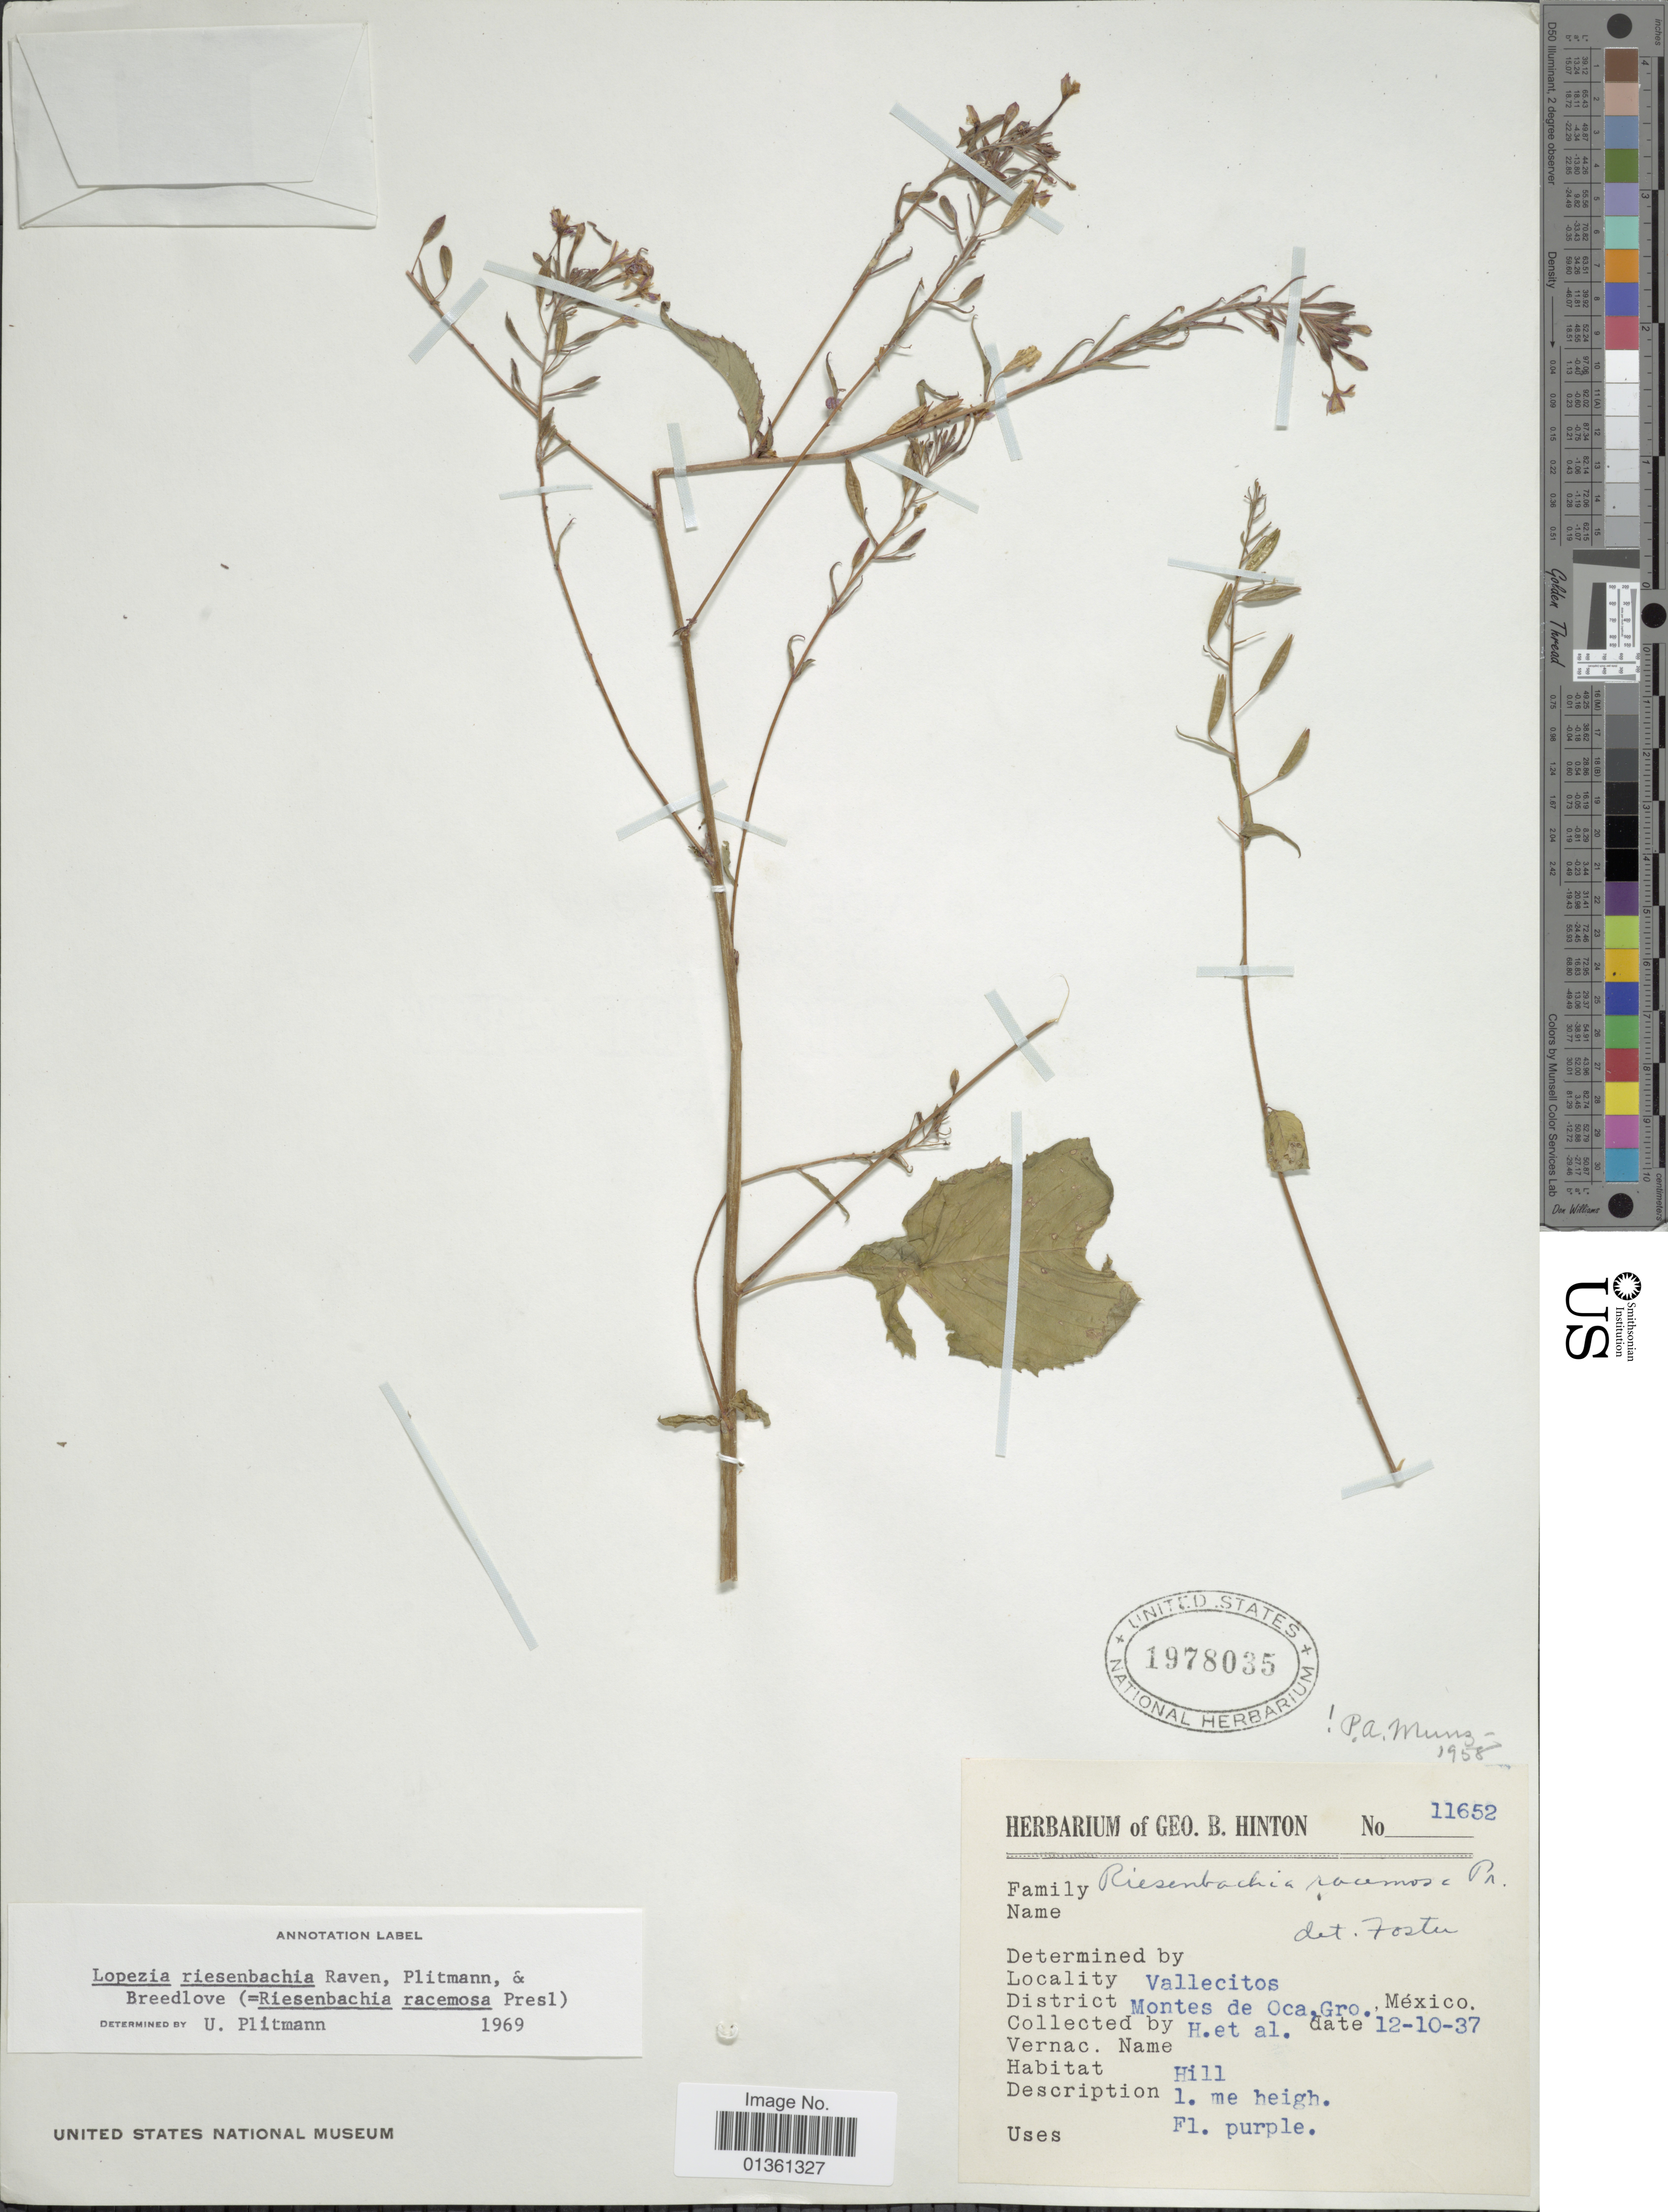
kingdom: Plantae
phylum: Tracheophyta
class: Magnoliopsida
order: Myrtales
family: Onagraceae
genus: Lopezia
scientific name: Lopezia riesenbachia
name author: Plitmann et al.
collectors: G. B. Hinton & et al.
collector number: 11652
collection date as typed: Transcribed d/m/y: 10/12/37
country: Mexico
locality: Vallecitos. District Montes de Oca, Gro.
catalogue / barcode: US 1978035